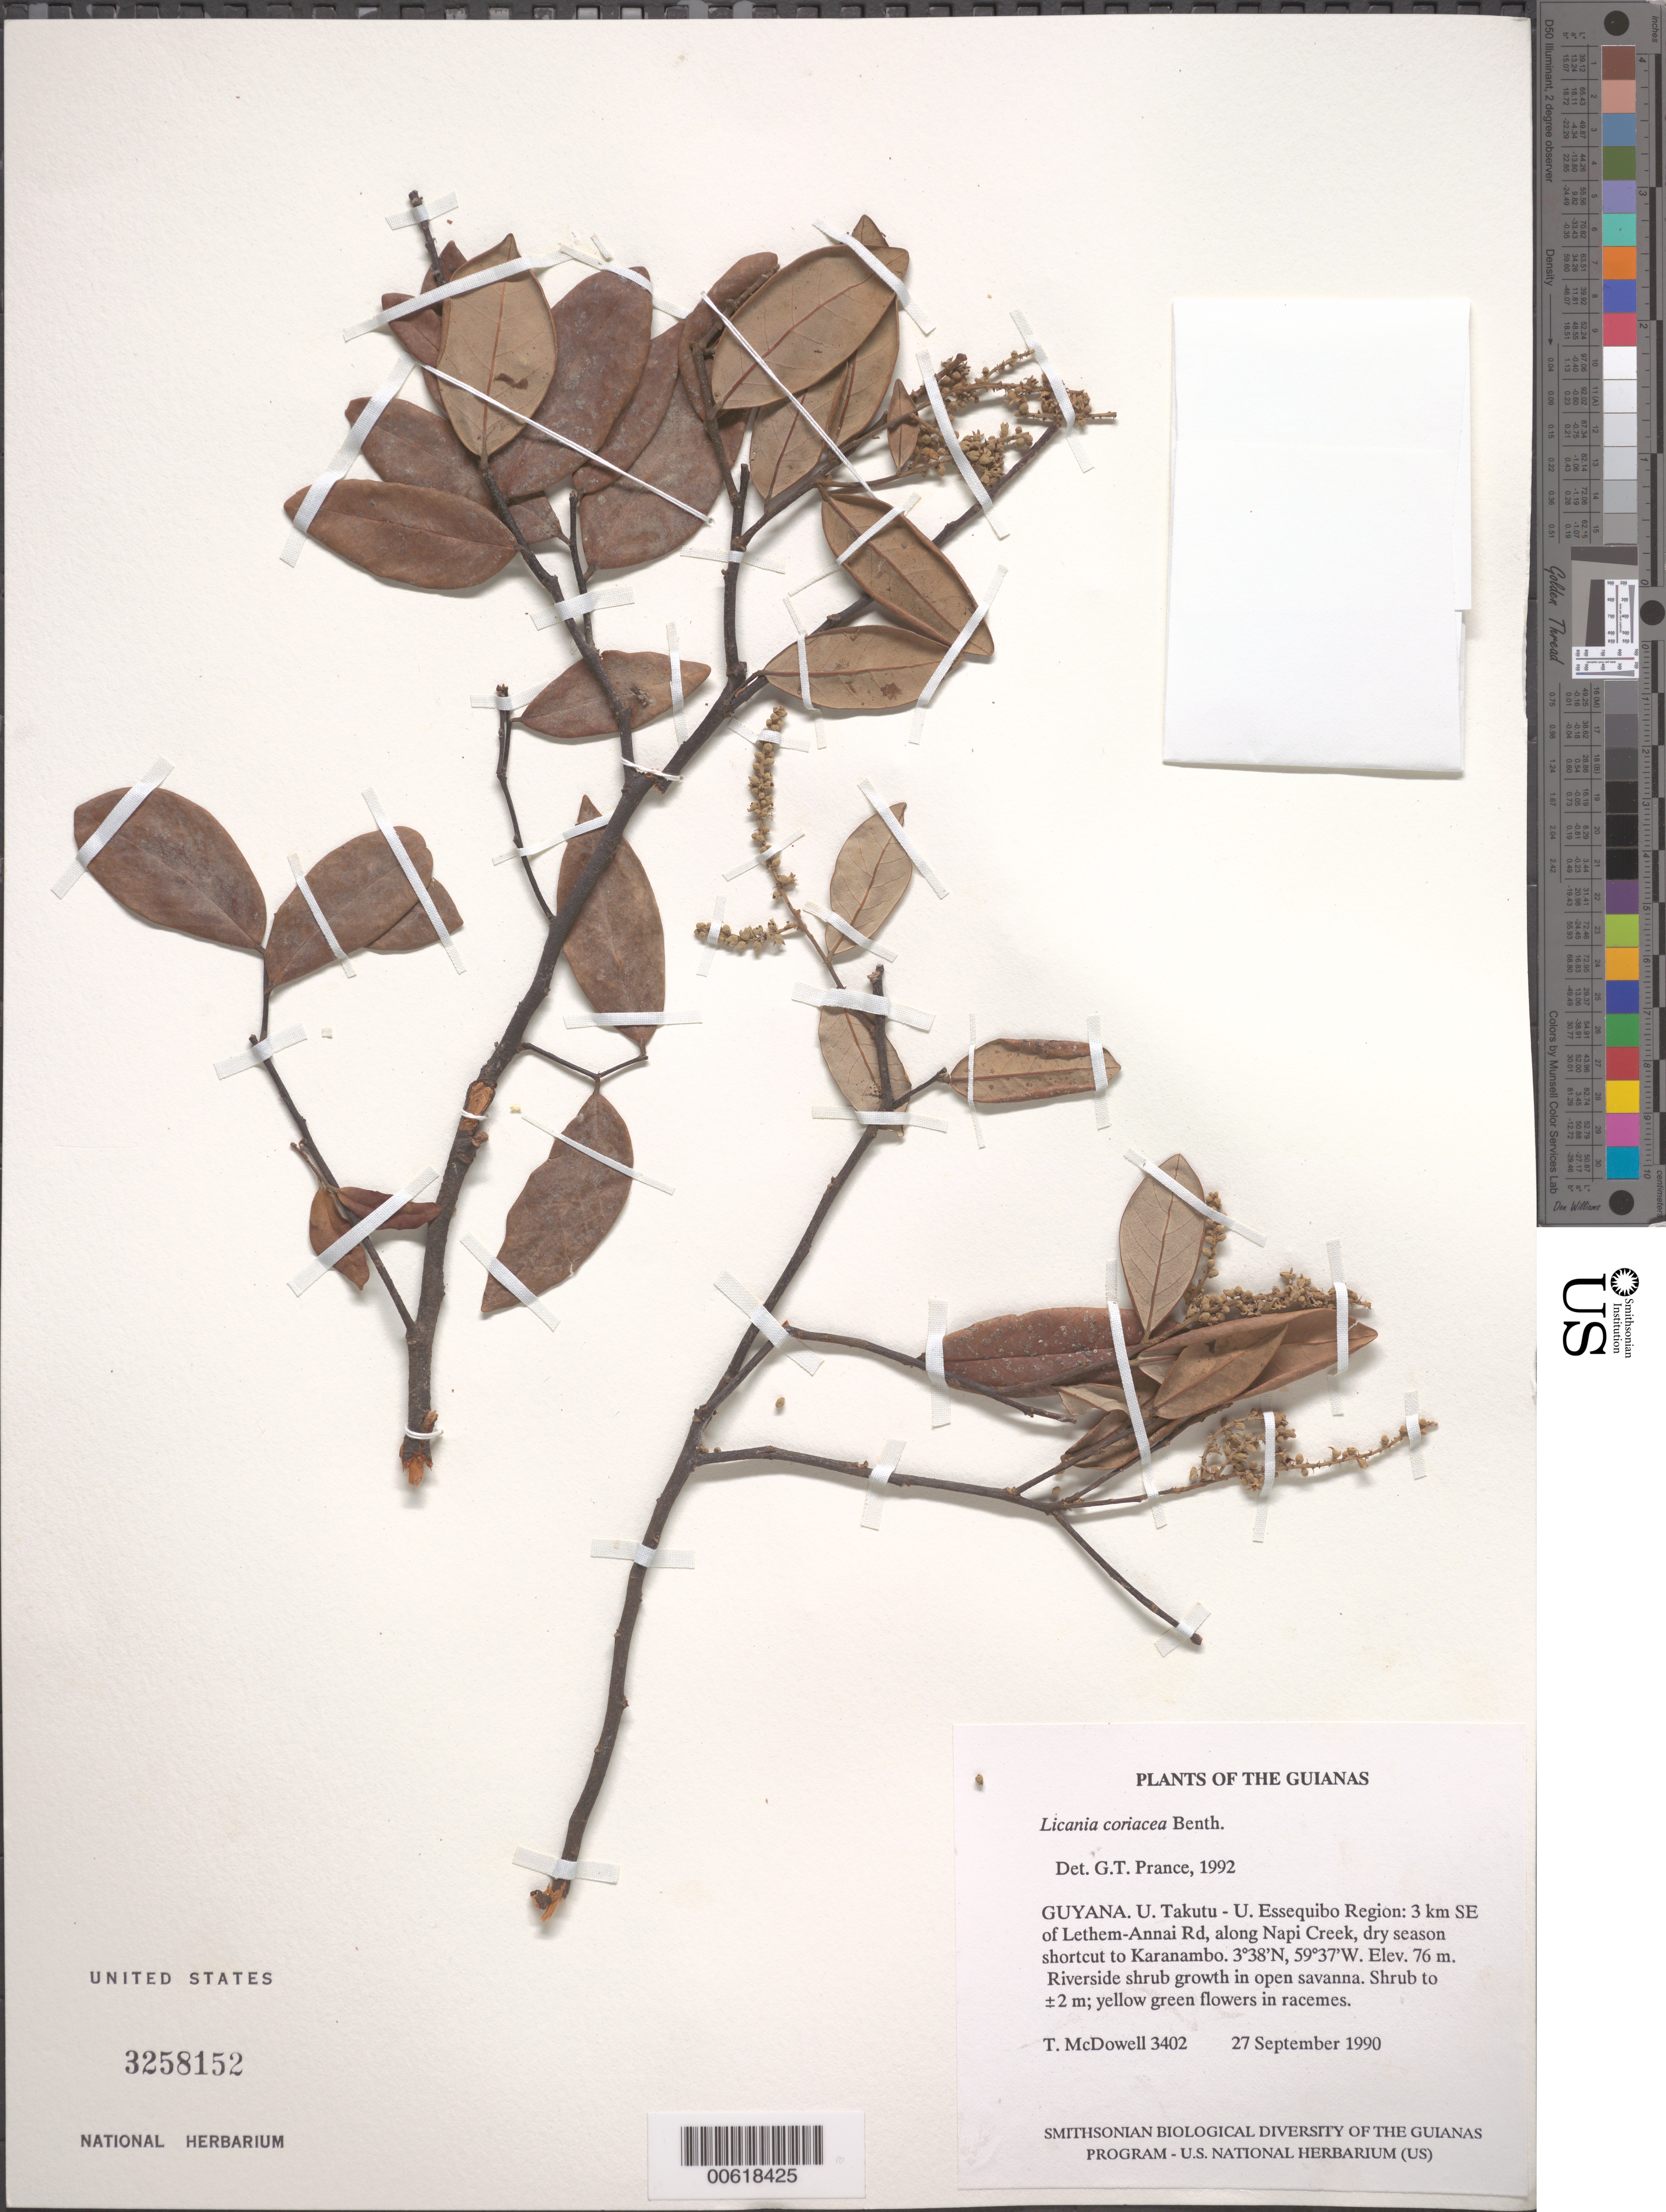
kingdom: Plantae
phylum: Tracheophyta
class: Magnoliopsida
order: Malpighiales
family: Chrysobalanaceae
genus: Licania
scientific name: Licania coriacea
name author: Benth.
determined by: Prance, G. T.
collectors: T. McDowell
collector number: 3402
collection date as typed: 27 September 1990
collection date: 1990-09-27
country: Guyana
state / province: U. Takutu-U. Essequibo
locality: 3 km SE of Lethem-Annai Rd, along Napi Creek, dry season shortcut to Karanambo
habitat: Riverside shrub growth in open savanna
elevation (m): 76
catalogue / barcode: US 3258152